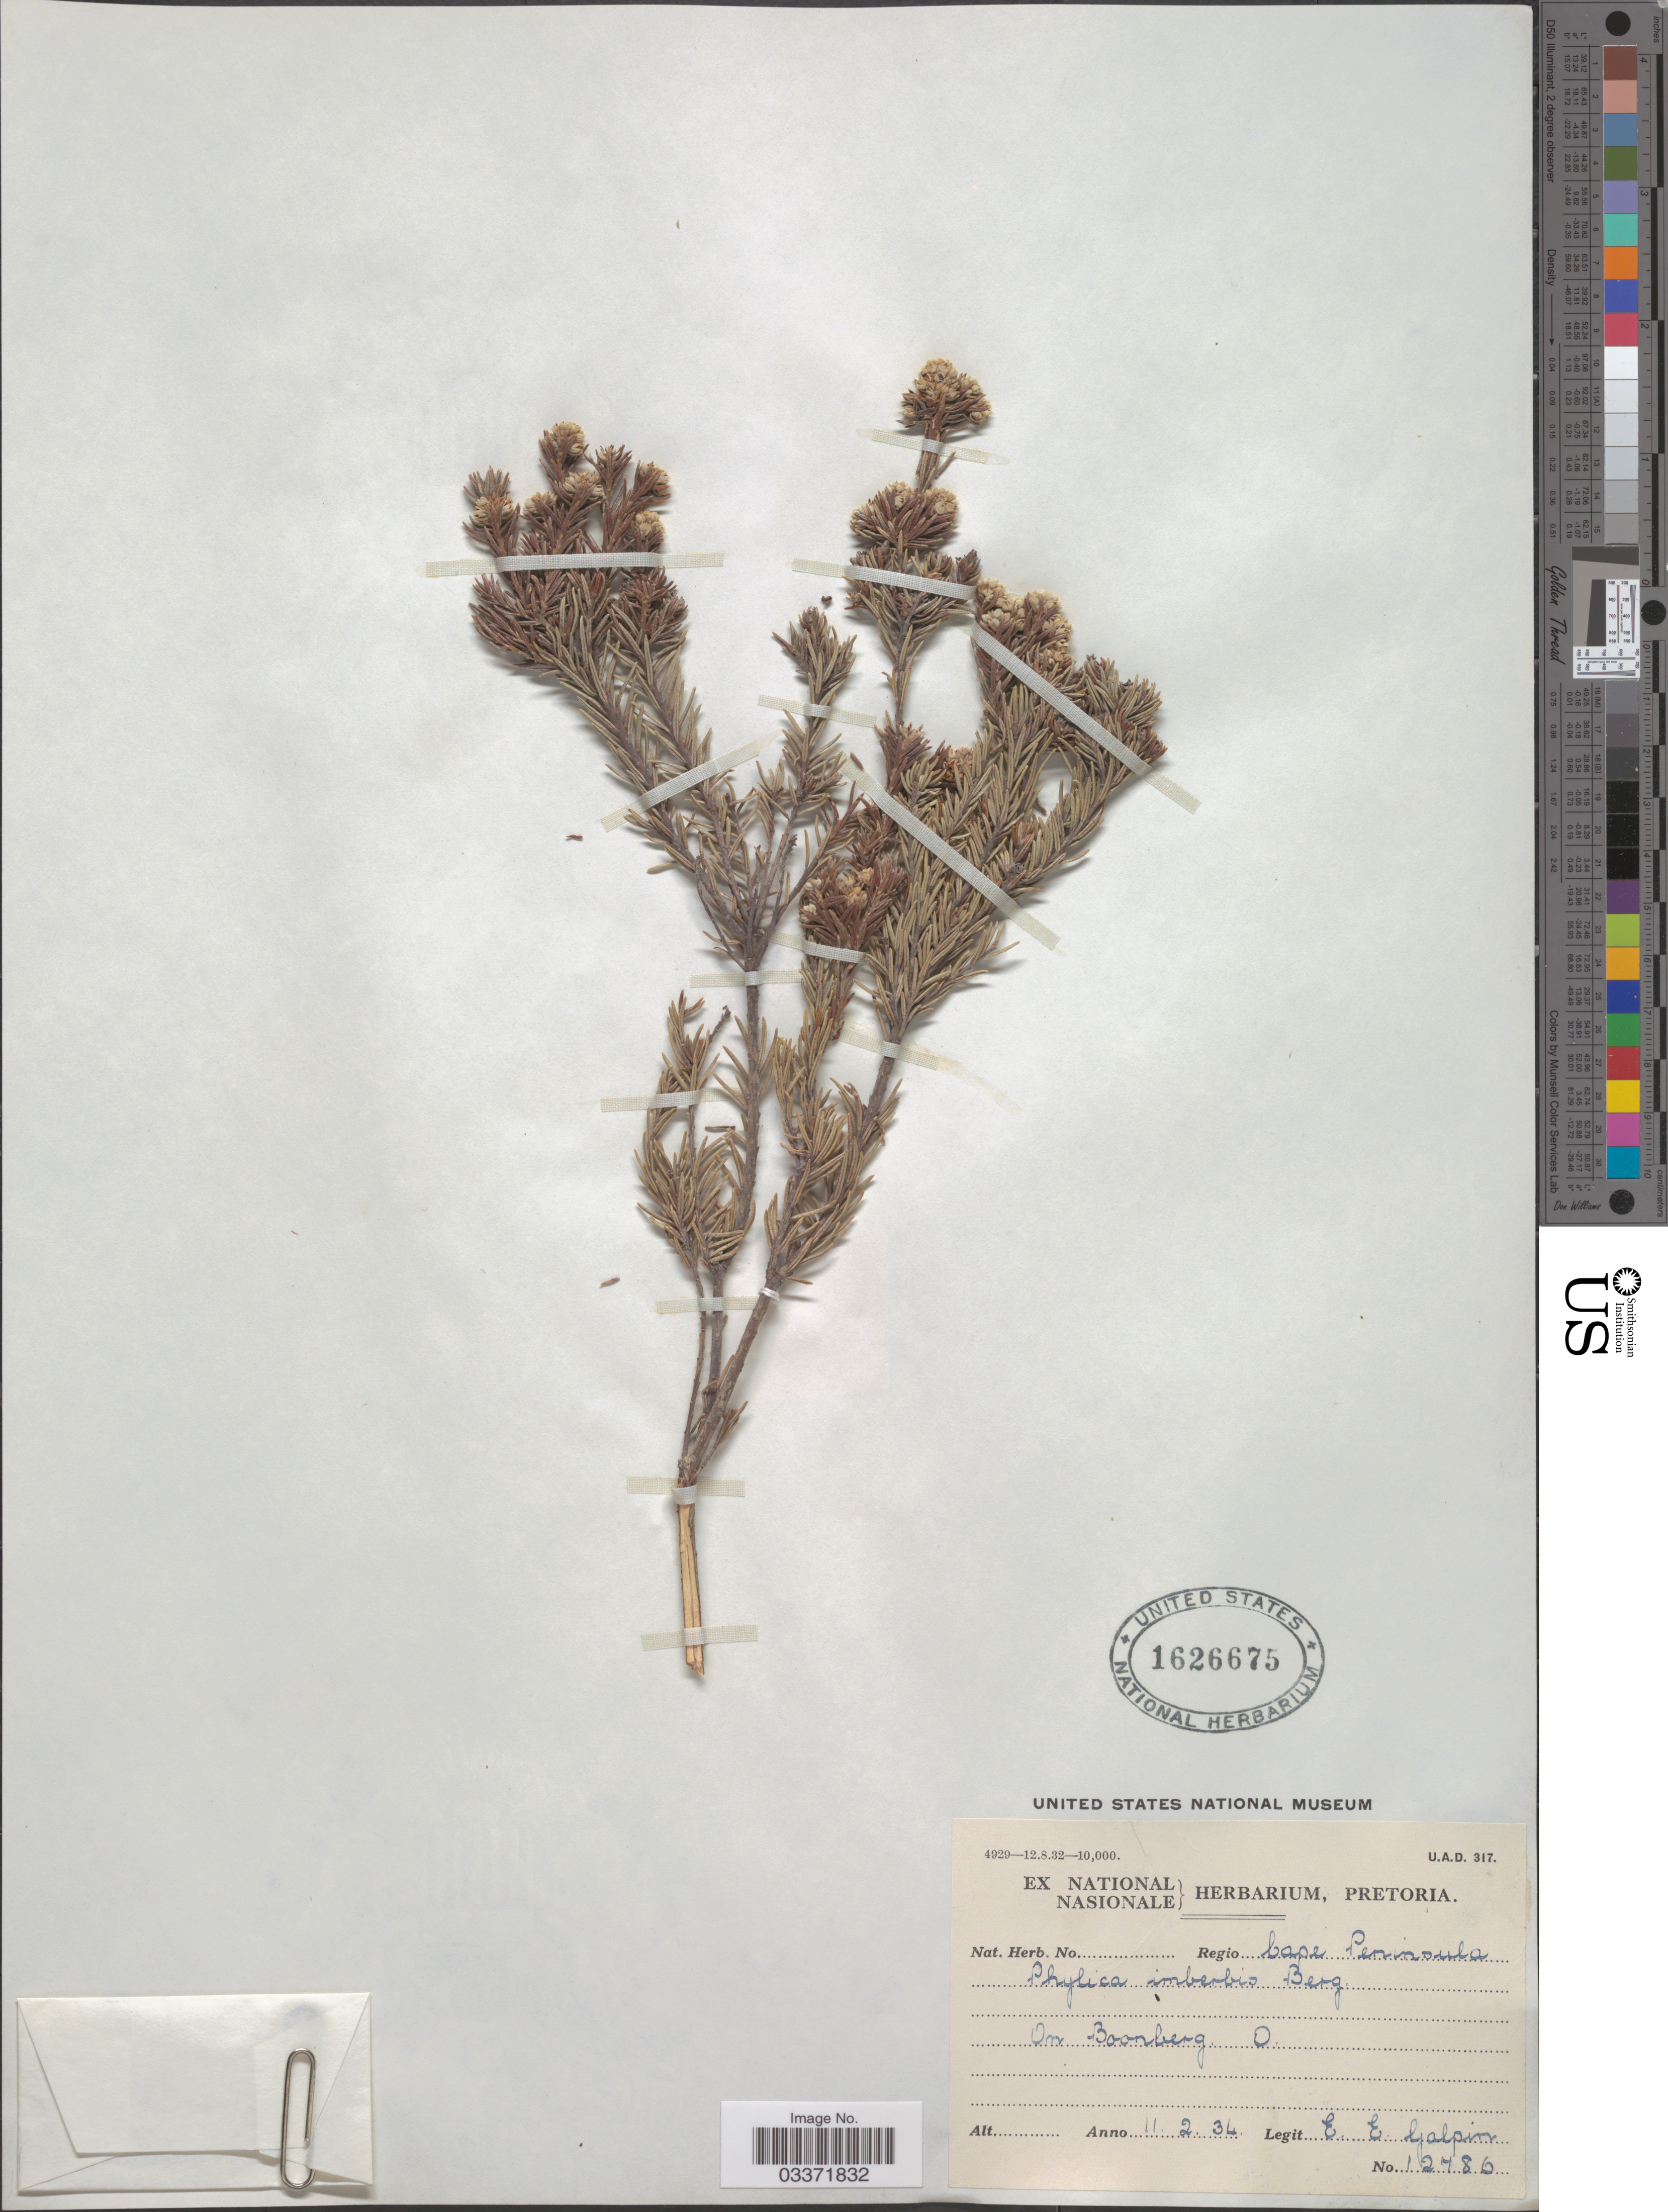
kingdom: Plantae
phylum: Tracheophyta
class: Magnoliopsida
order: Rosales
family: Rhamnaceae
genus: Phylica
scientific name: Phylica imberbis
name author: P.J. Bergius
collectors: E. Galpin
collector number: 12786*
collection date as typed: Transcribed d/m/y: 11/2/34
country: South Africa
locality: Regio Cape Peninsula, On Boonberg. O.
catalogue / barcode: US 1626675